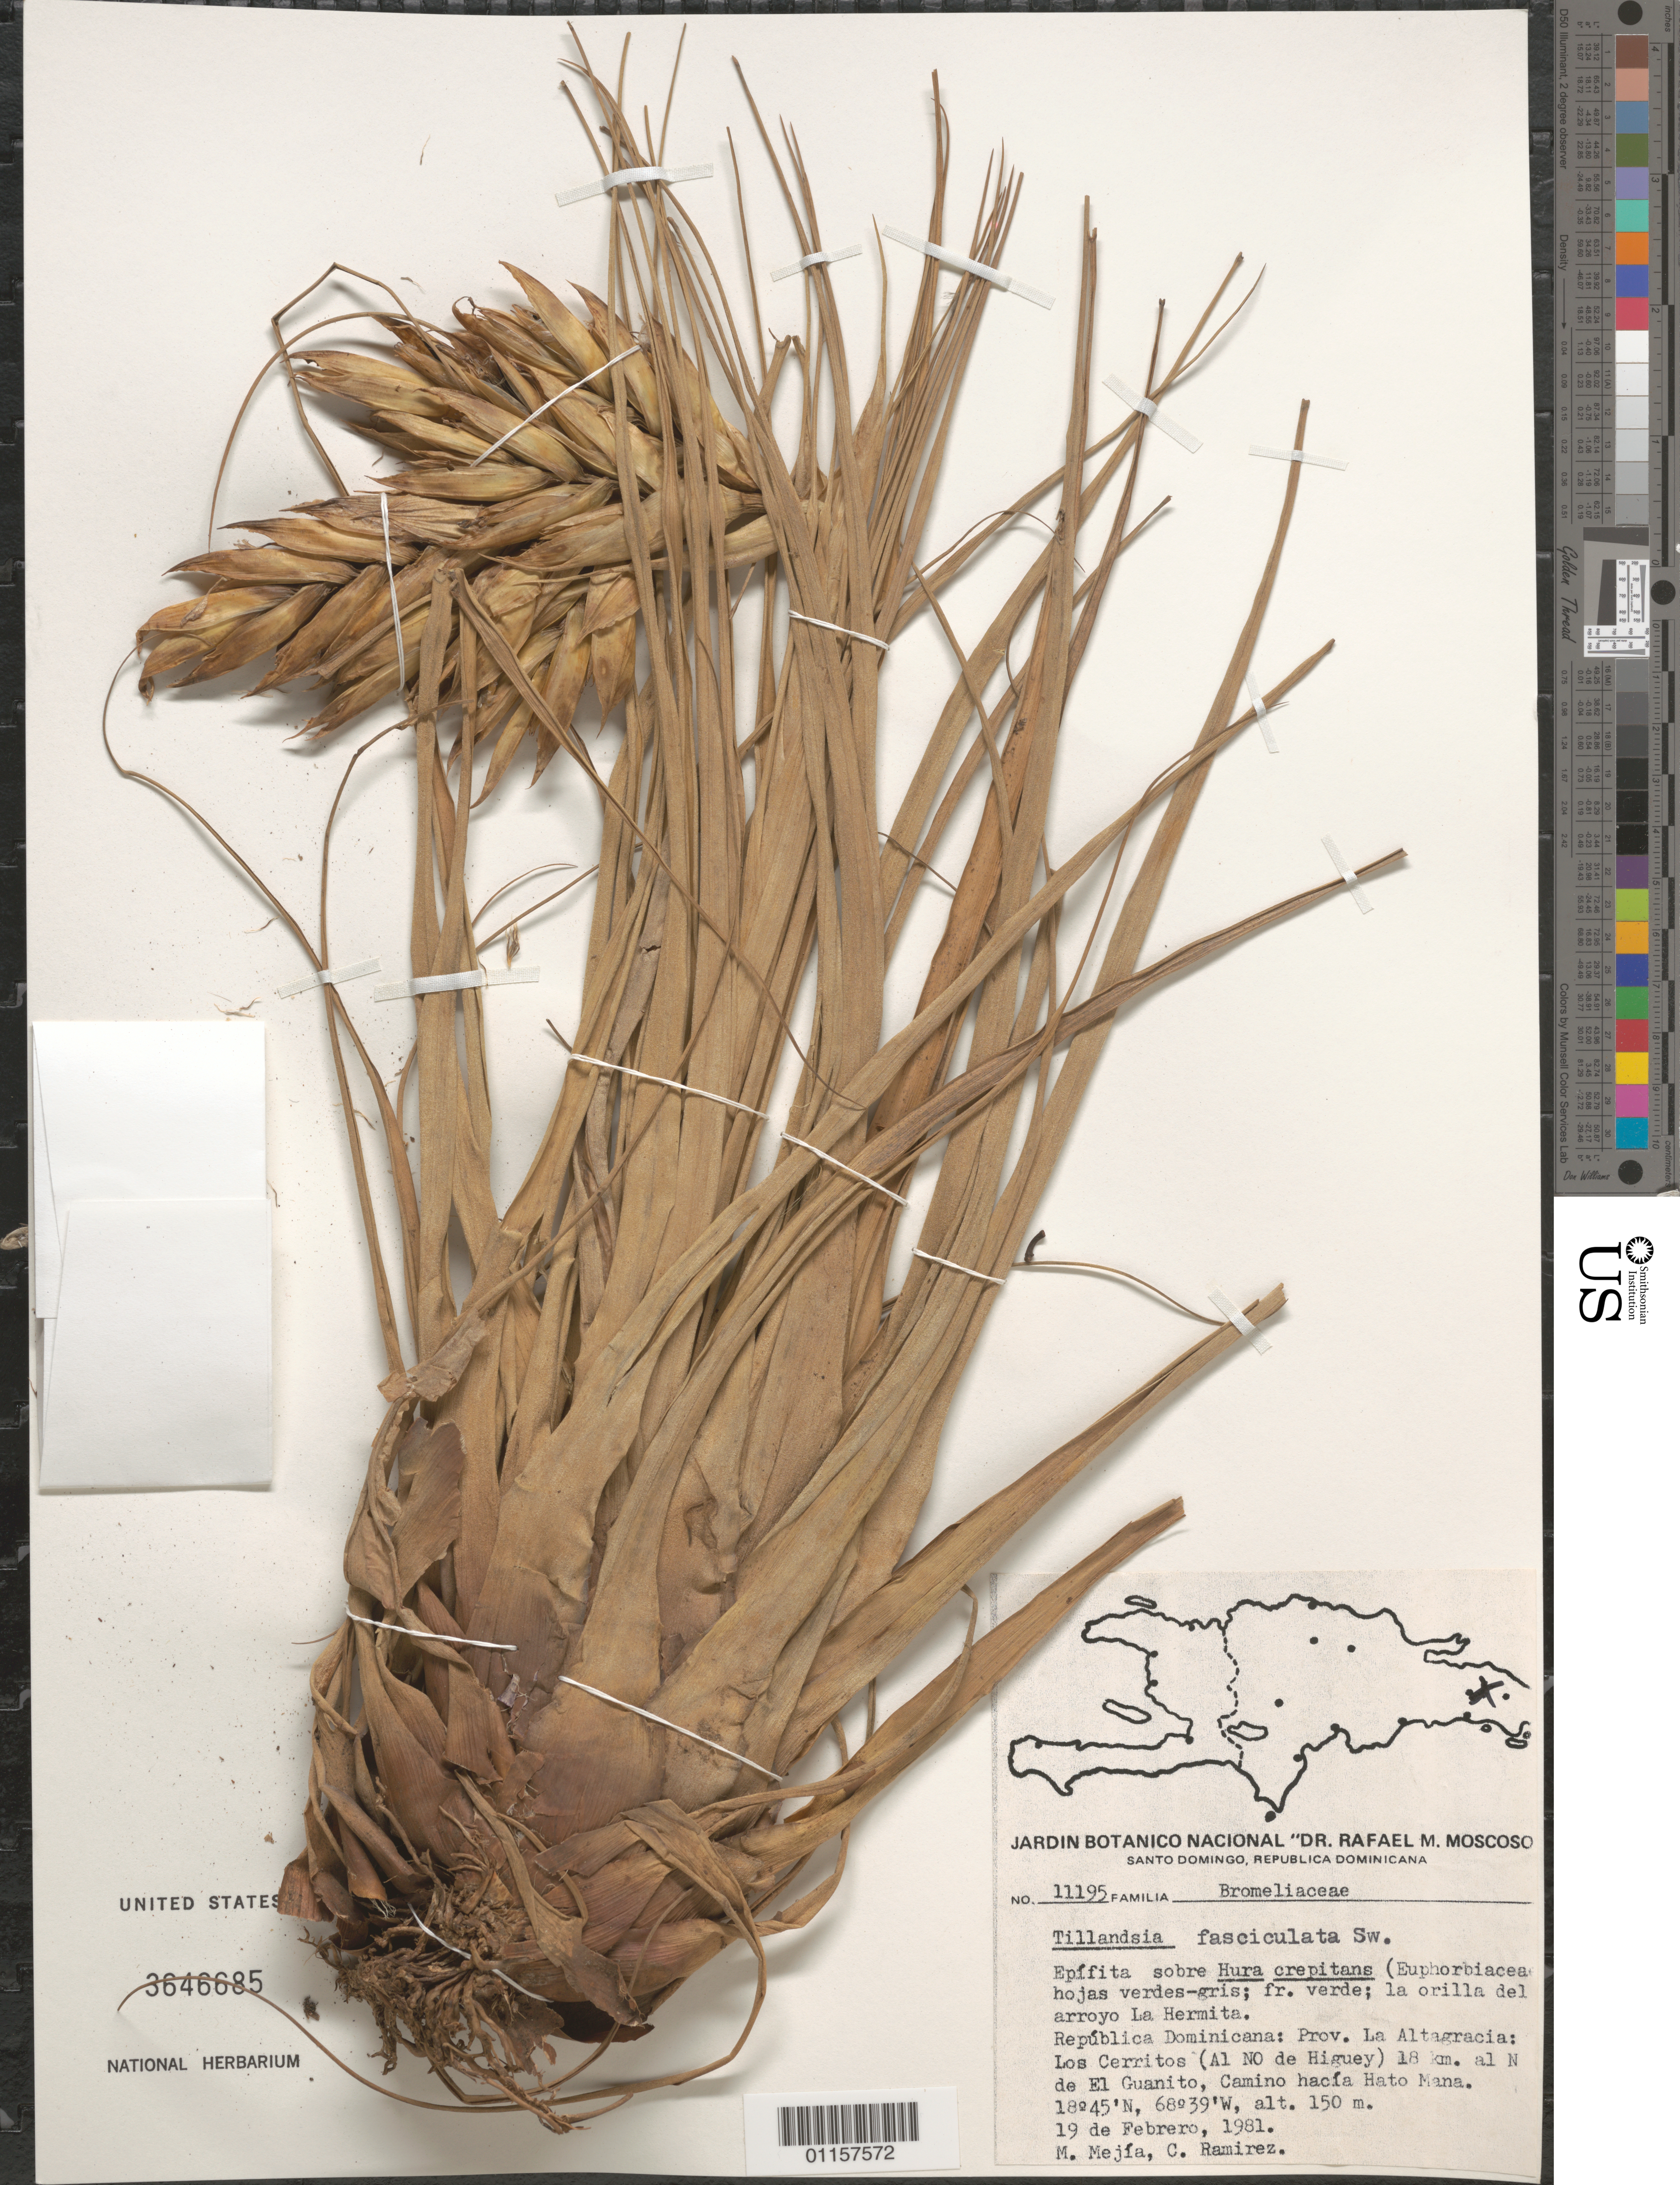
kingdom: Plantae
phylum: Tracheophyta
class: Liliopsida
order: Poales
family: Bromeliaceae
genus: Tillandsia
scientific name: Tillandsia fasciculata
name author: Sw.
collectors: M. Mejia & C. Ramirez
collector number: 11195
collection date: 1981-02-19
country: Dominican Republic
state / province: La Altagracía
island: Hispaniola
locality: Los Cerritos (al NO de Higuey), 18 km al N de El Guanito, camino hacía Hato Mana; la orilla del arroyo La Hermita.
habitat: La orilla del arroyo.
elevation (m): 150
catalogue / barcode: US 3646685